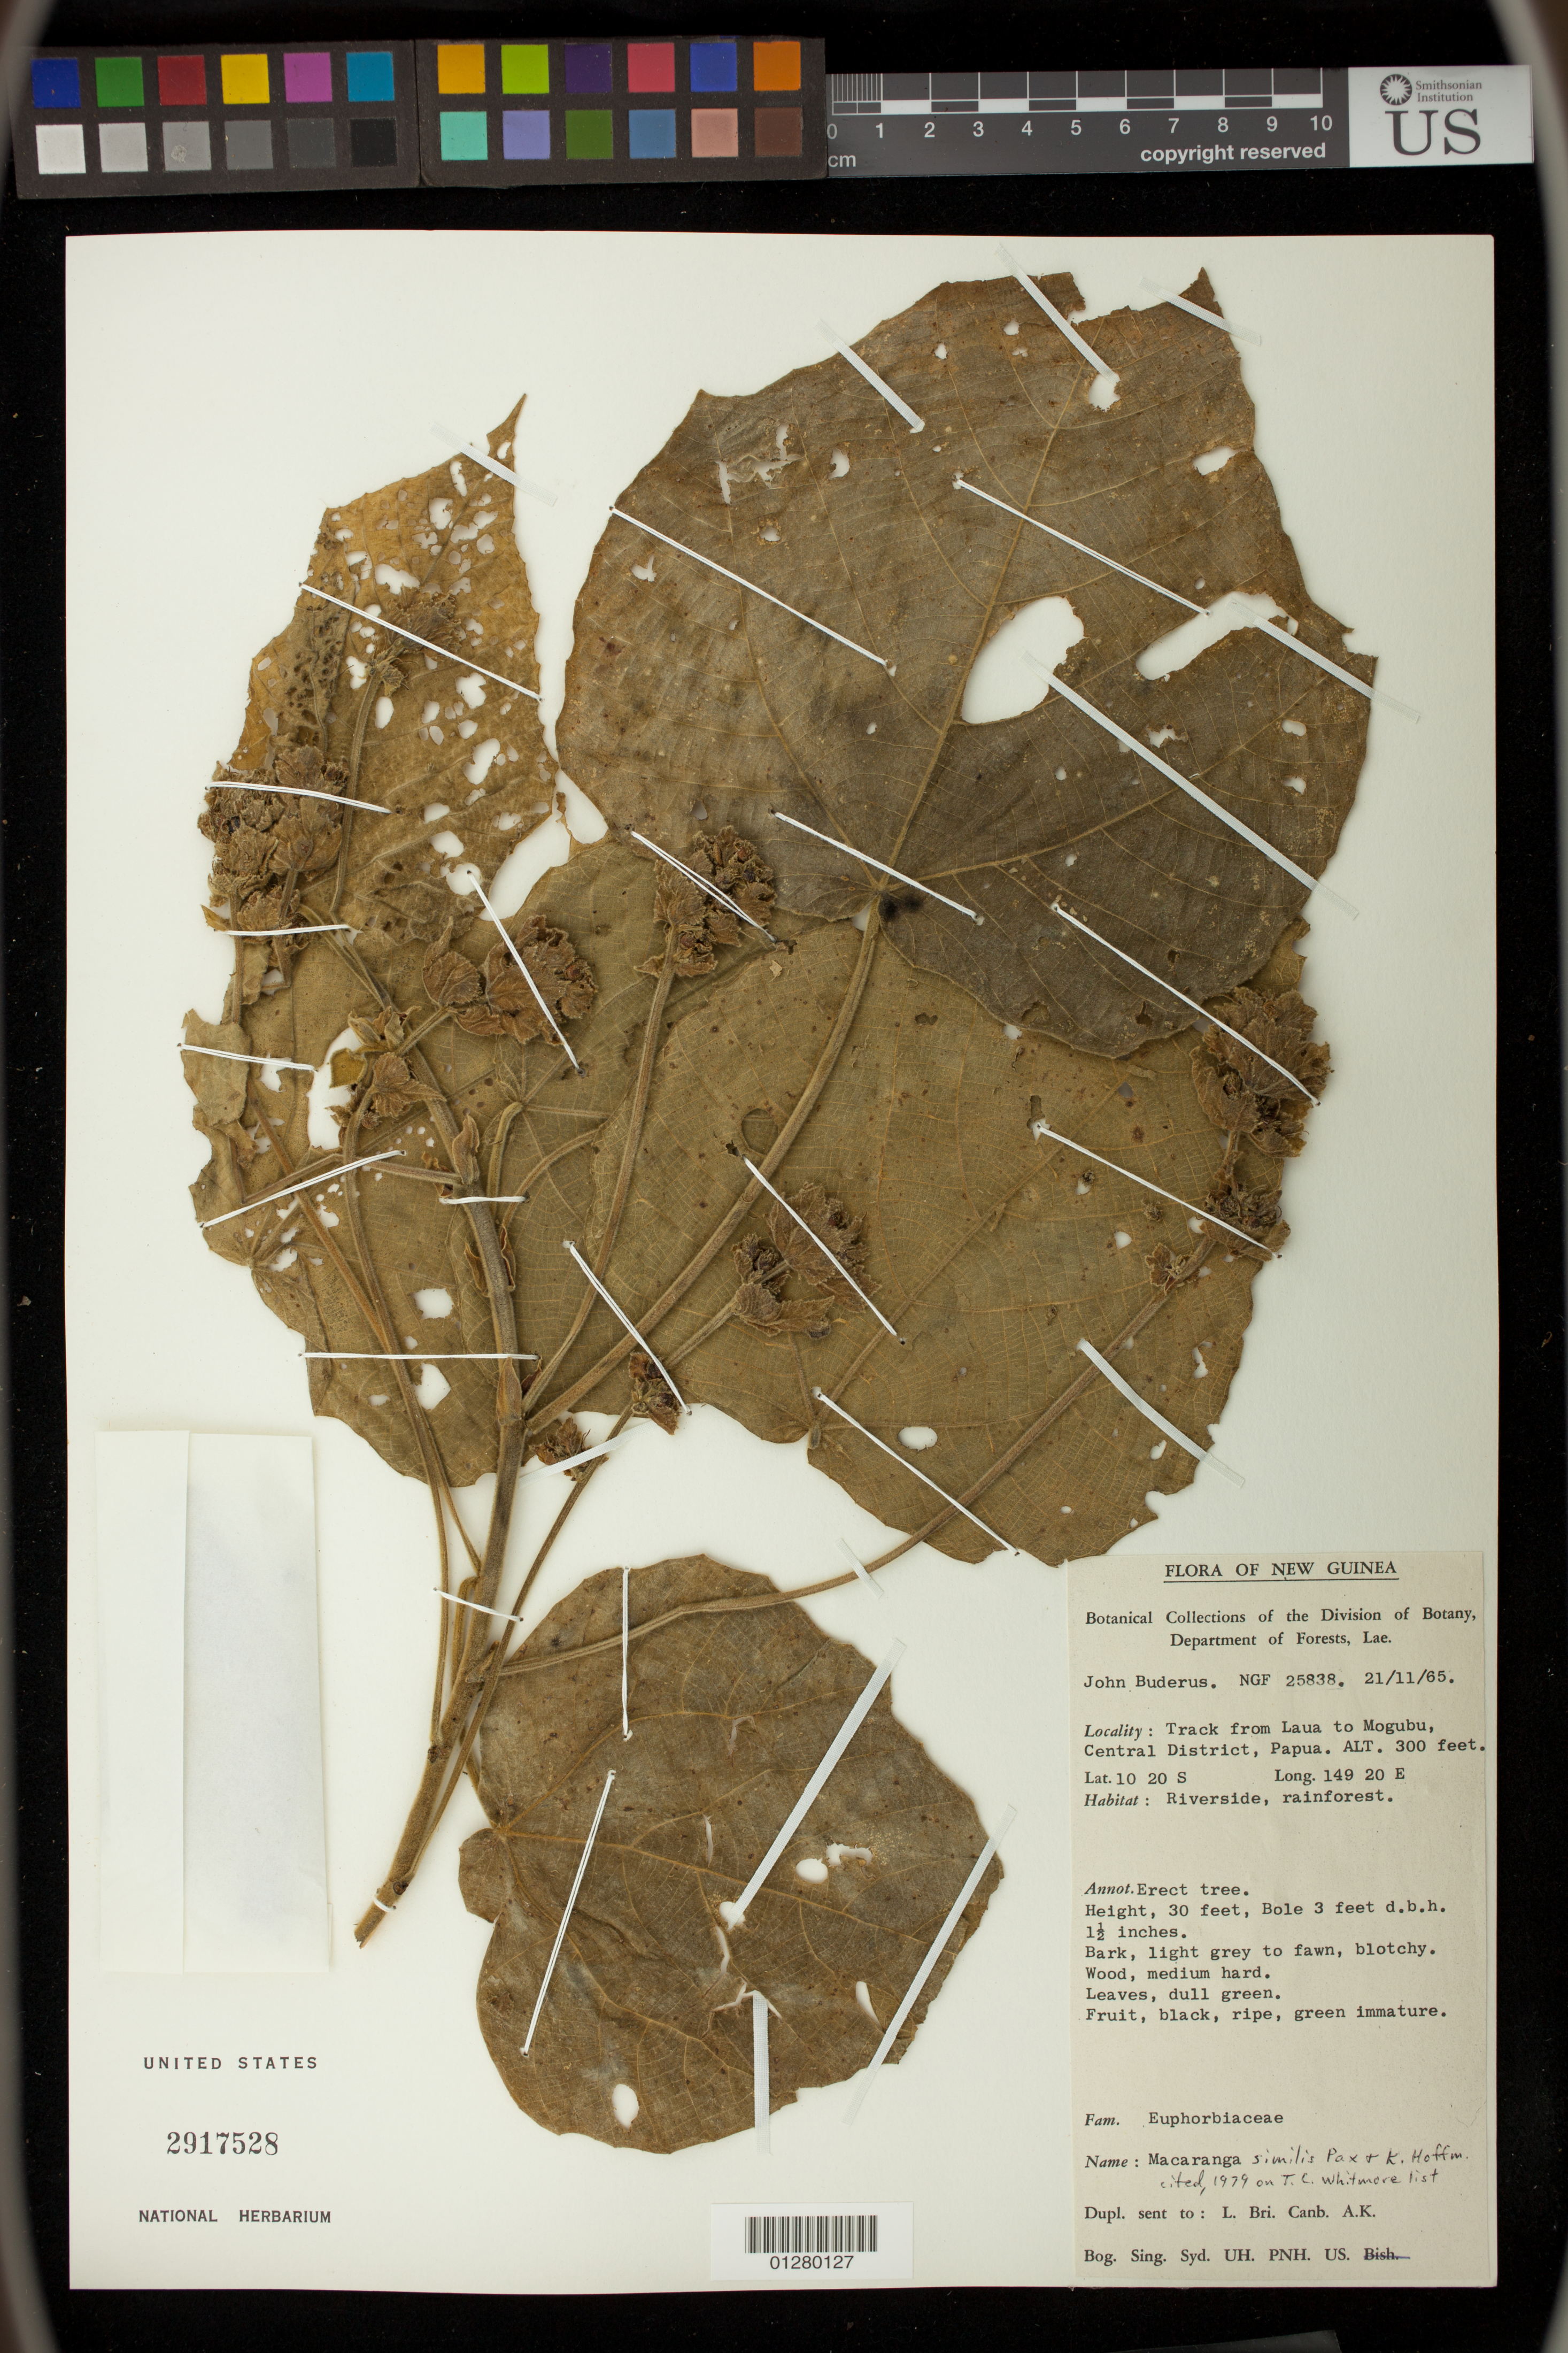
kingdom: Plantae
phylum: Tracheophyta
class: Magnoliopsida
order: Malpighiales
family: Euphorbiaceae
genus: Macaranga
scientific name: Macaranga similis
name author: Pax & K. Hoffm.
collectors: J. Buderus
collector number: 25838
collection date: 1965-11-21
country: Papua New Guinea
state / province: Central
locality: Track from Laua to Mogubu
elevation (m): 91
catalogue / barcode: US 2917528